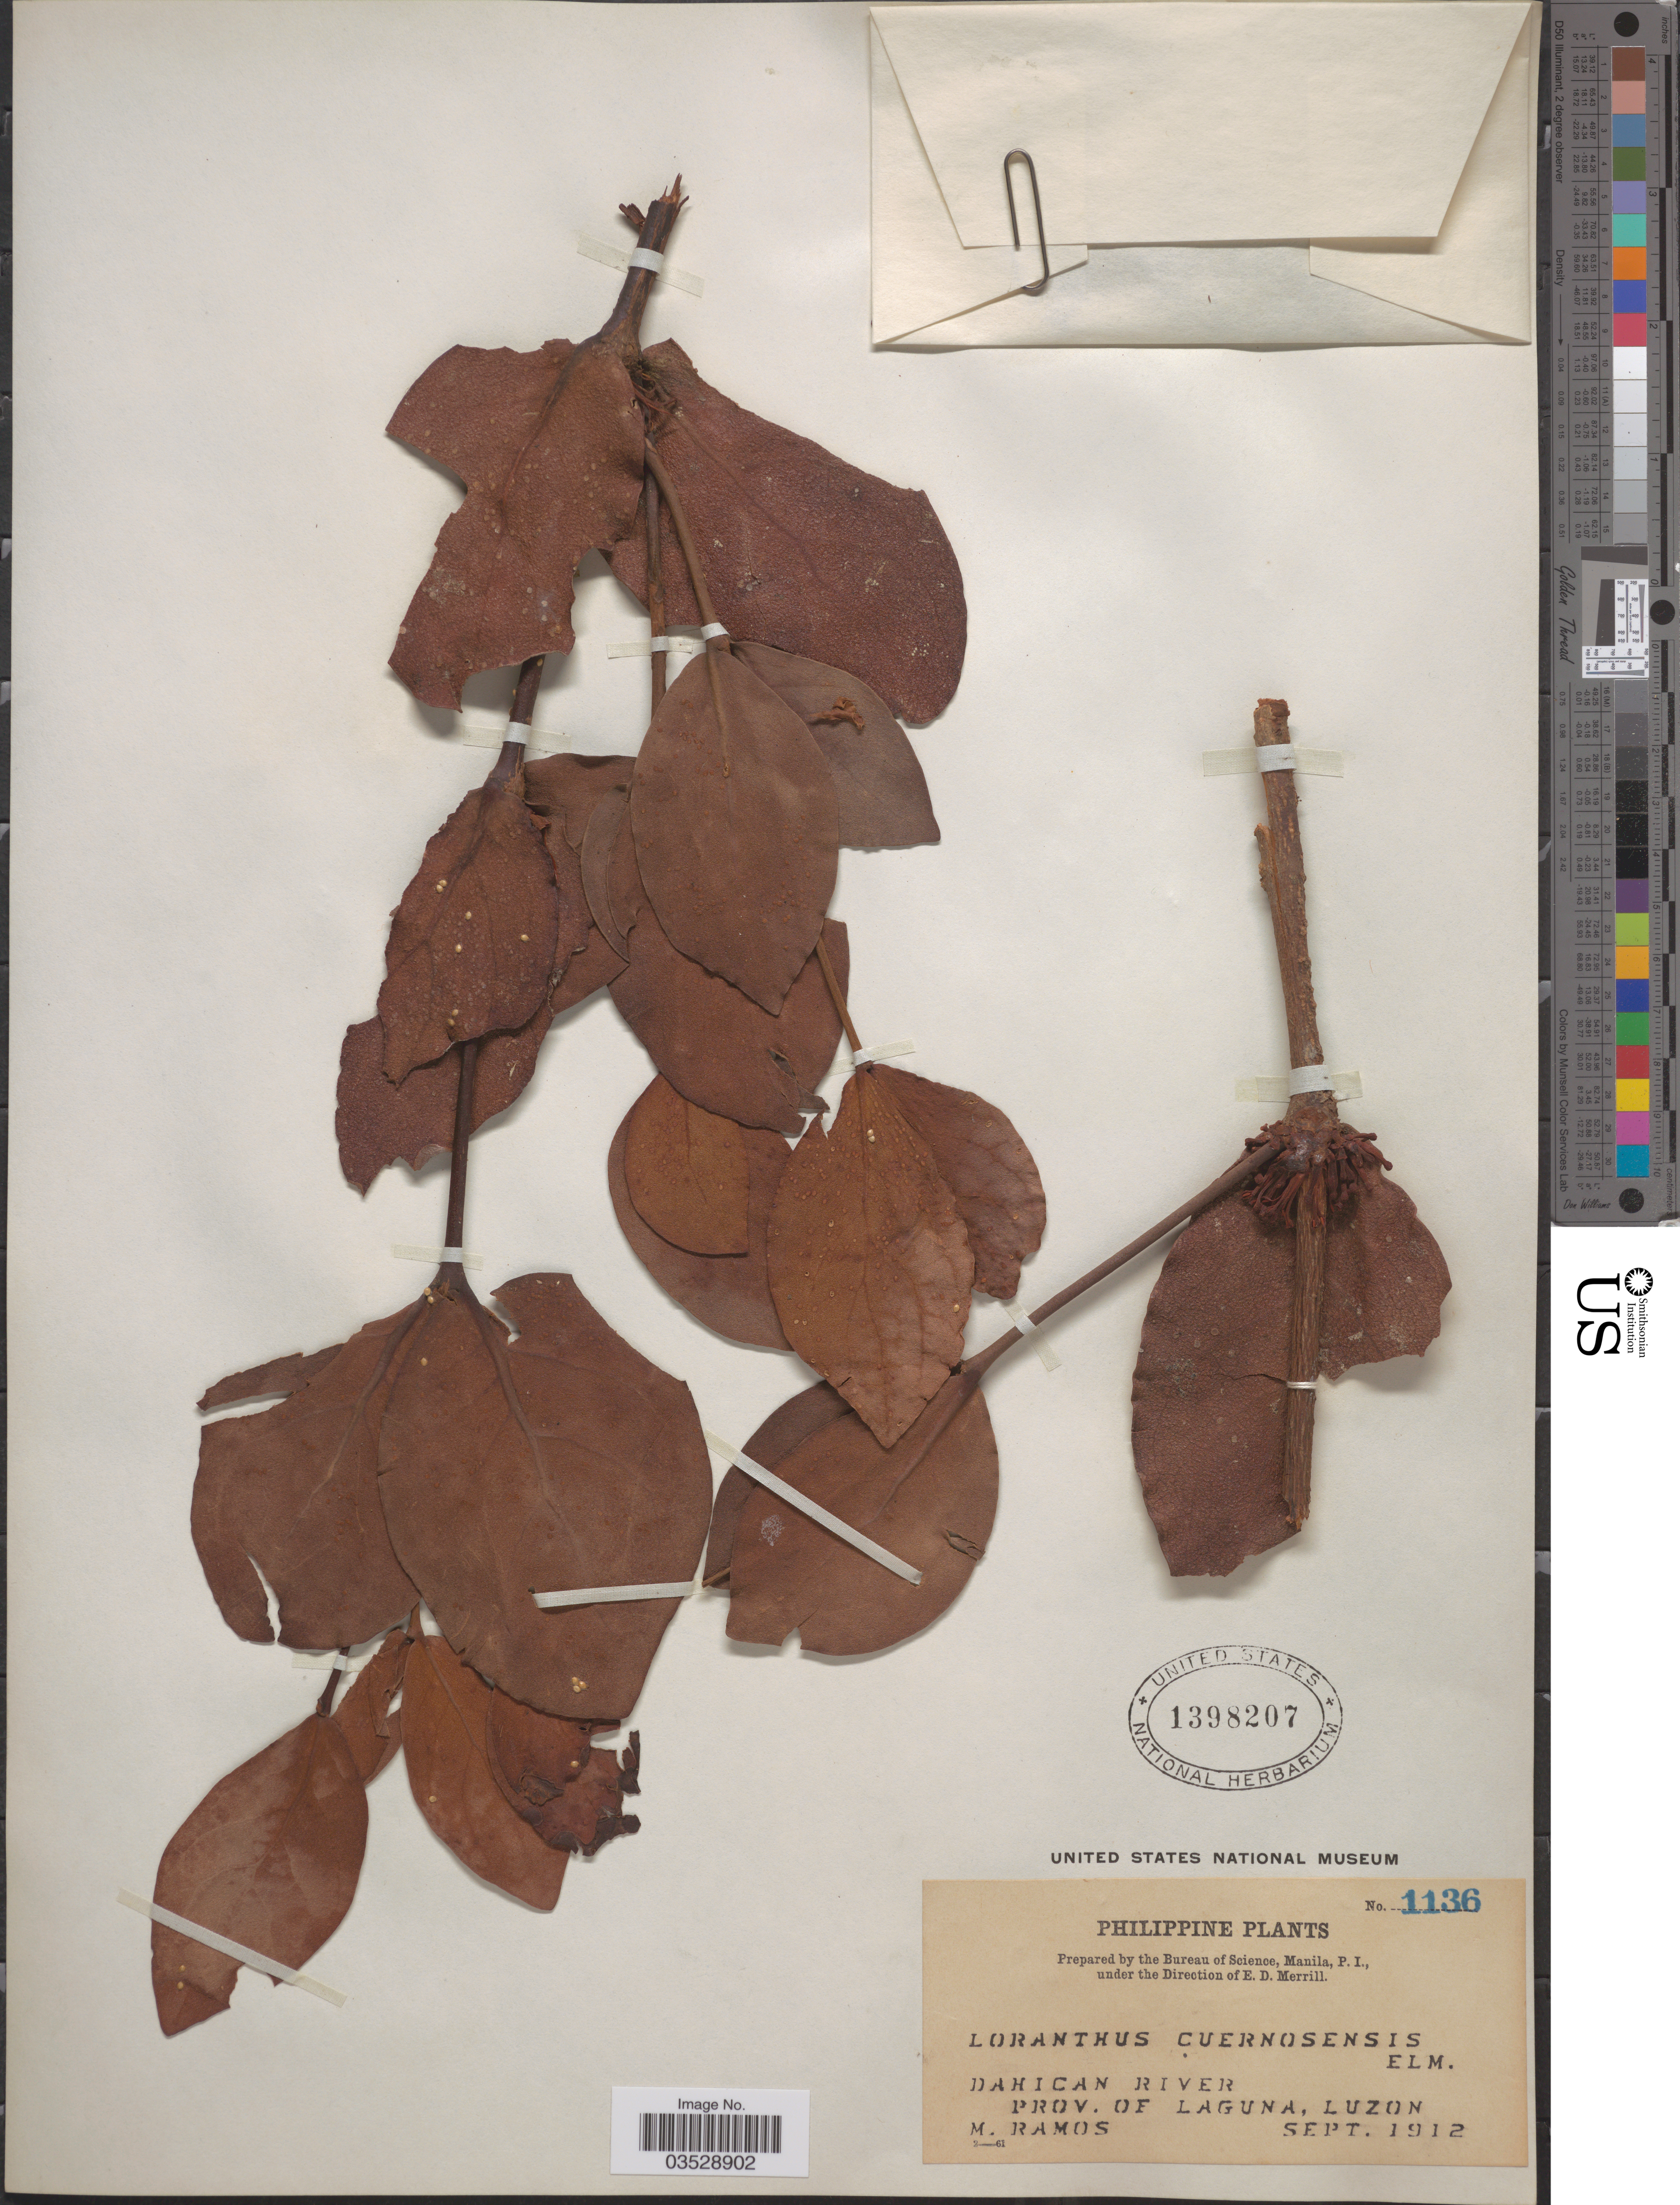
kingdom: Plantae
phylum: Tracheophyta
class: Magnoliopsida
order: Santalales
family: Loranthaceae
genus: Amyema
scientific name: Amyema cuernosensis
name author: (Elmer) Barlow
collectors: M. Ramos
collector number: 1136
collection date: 1912-09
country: Philippines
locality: Dahican River. Prov. of Laguna, Luzon.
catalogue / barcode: US 1398207